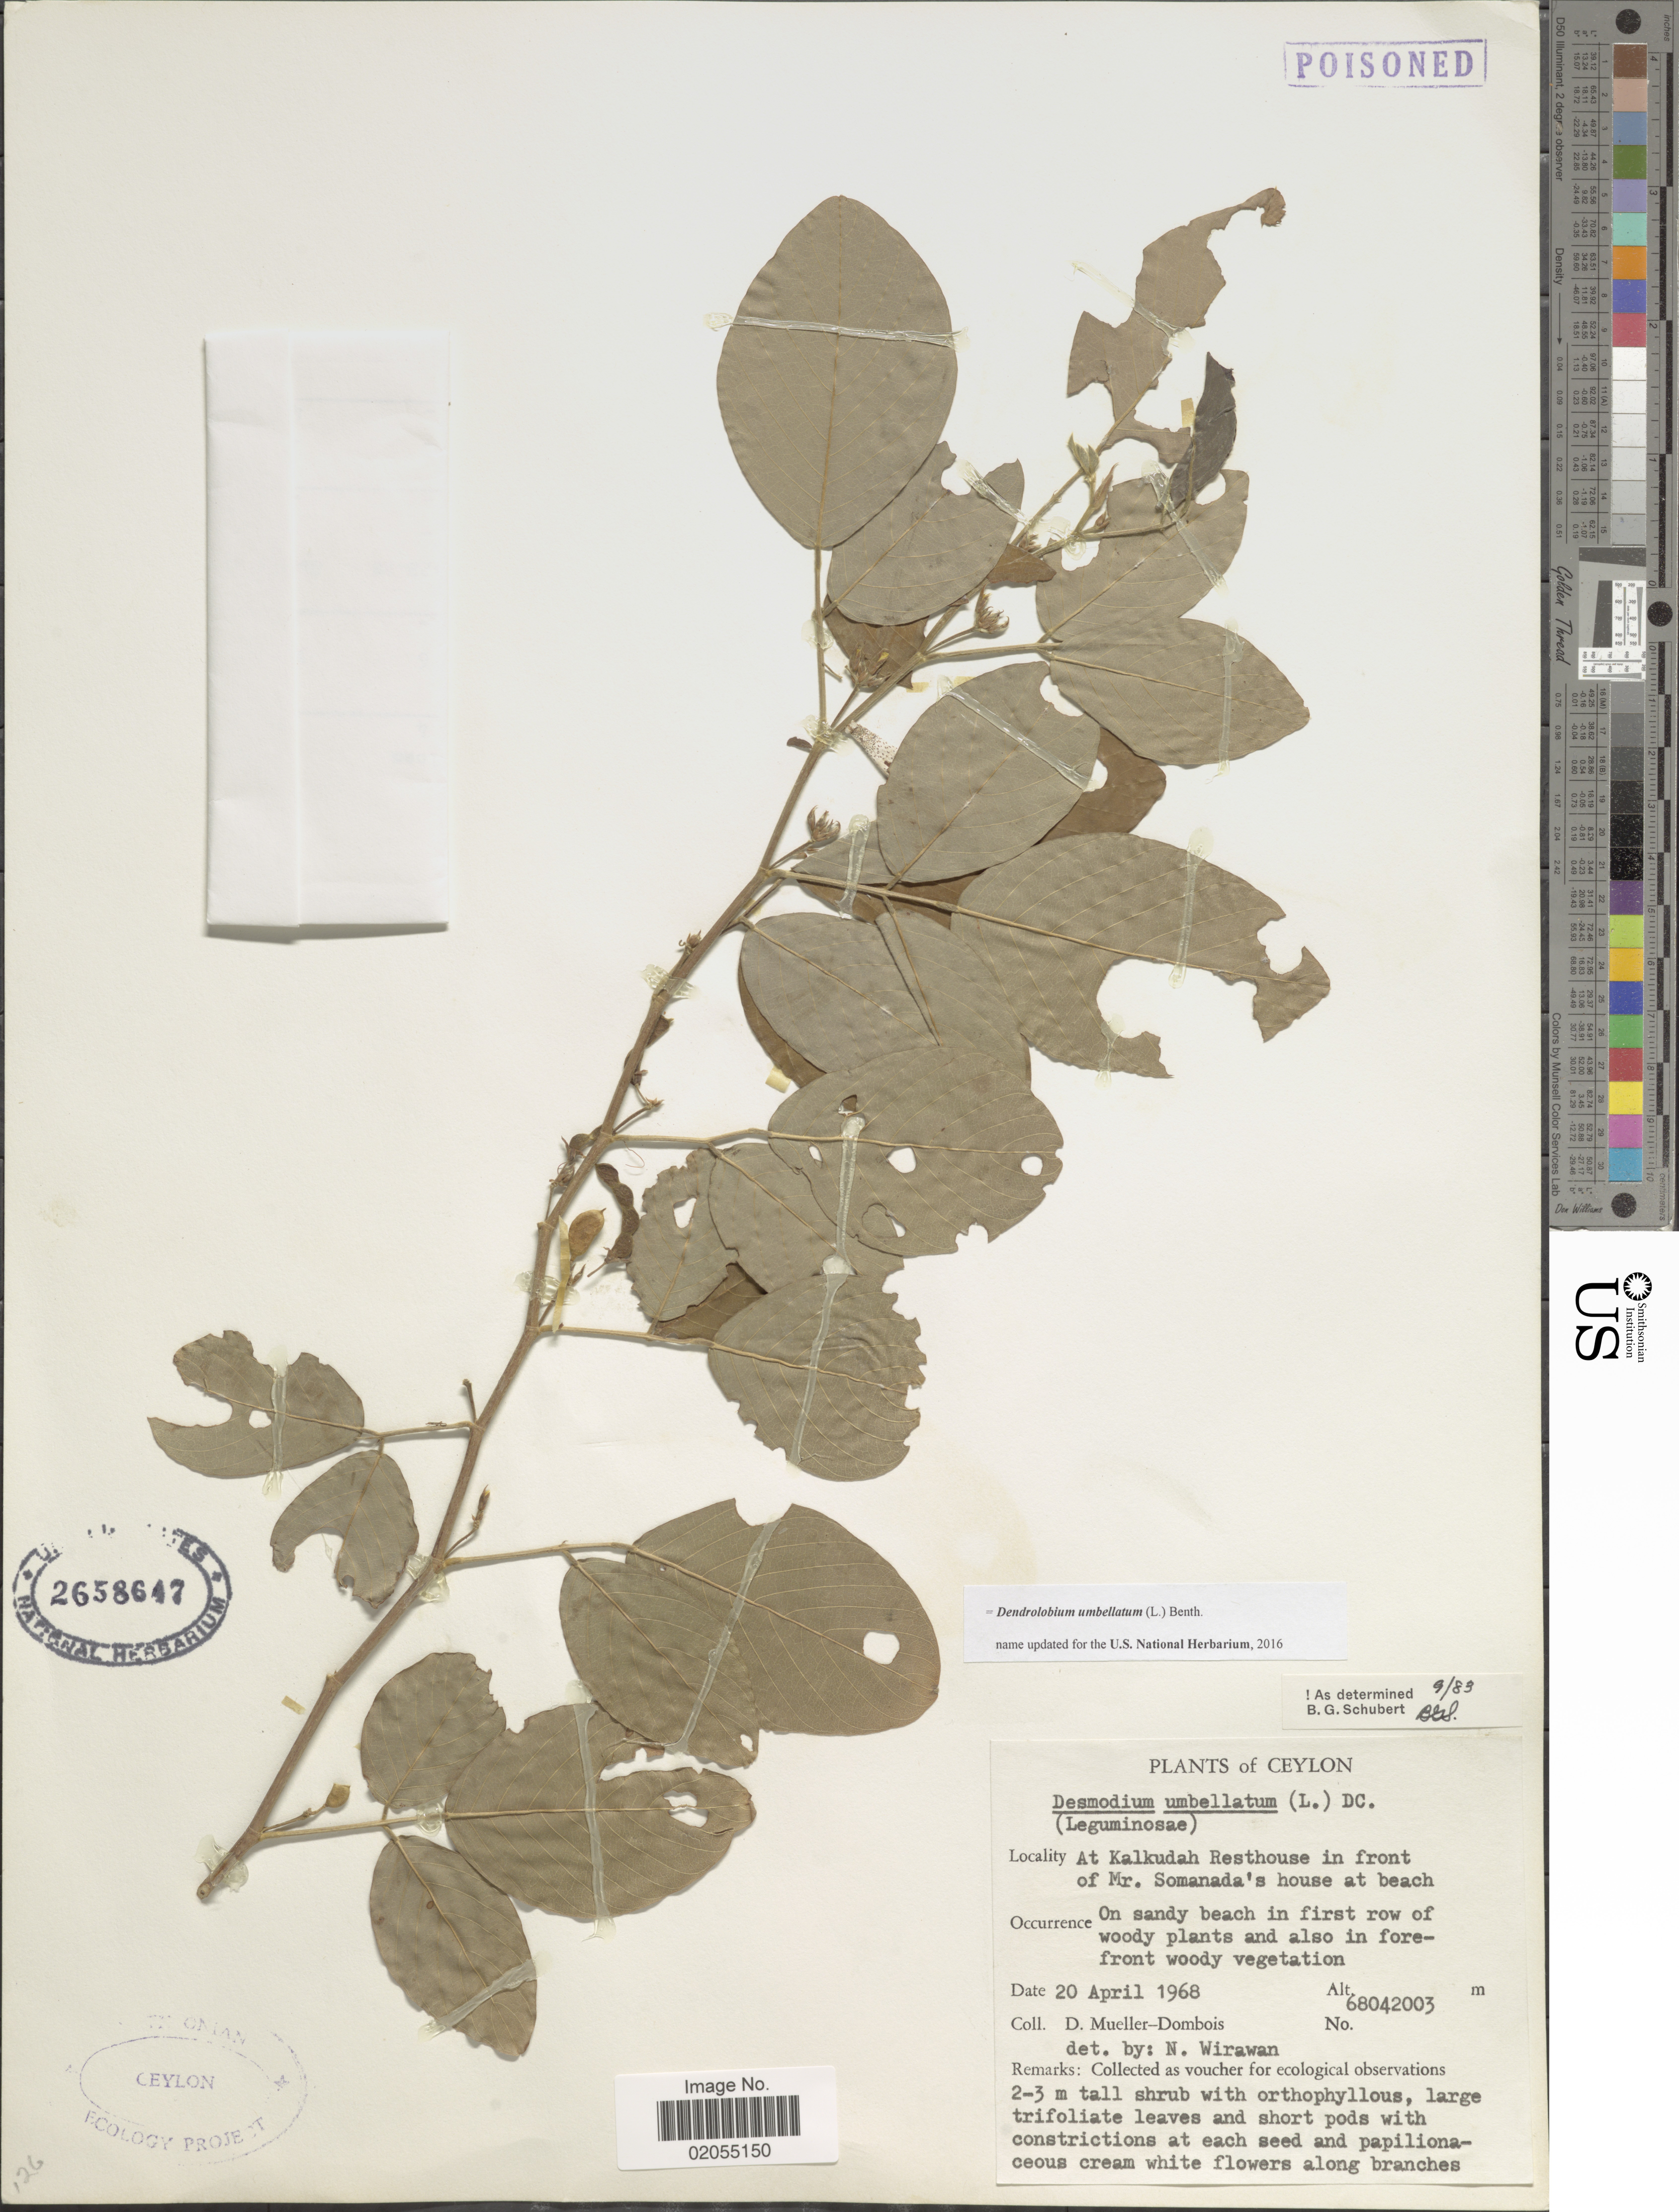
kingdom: Plantae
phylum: Tracheophyta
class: Magnoliopsida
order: Fabales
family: Fabaceae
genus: Dendrolobium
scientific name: Dendrolobium umbellatum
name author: (L.) Benth.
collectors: D. Mueller-Dombois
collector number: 68042003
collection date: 1968-04-20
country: Sri Lanka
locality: Ceylon. At Kalkudah Resthouse in front of Mr. Somanada's house at beach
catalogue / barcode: US 2658647